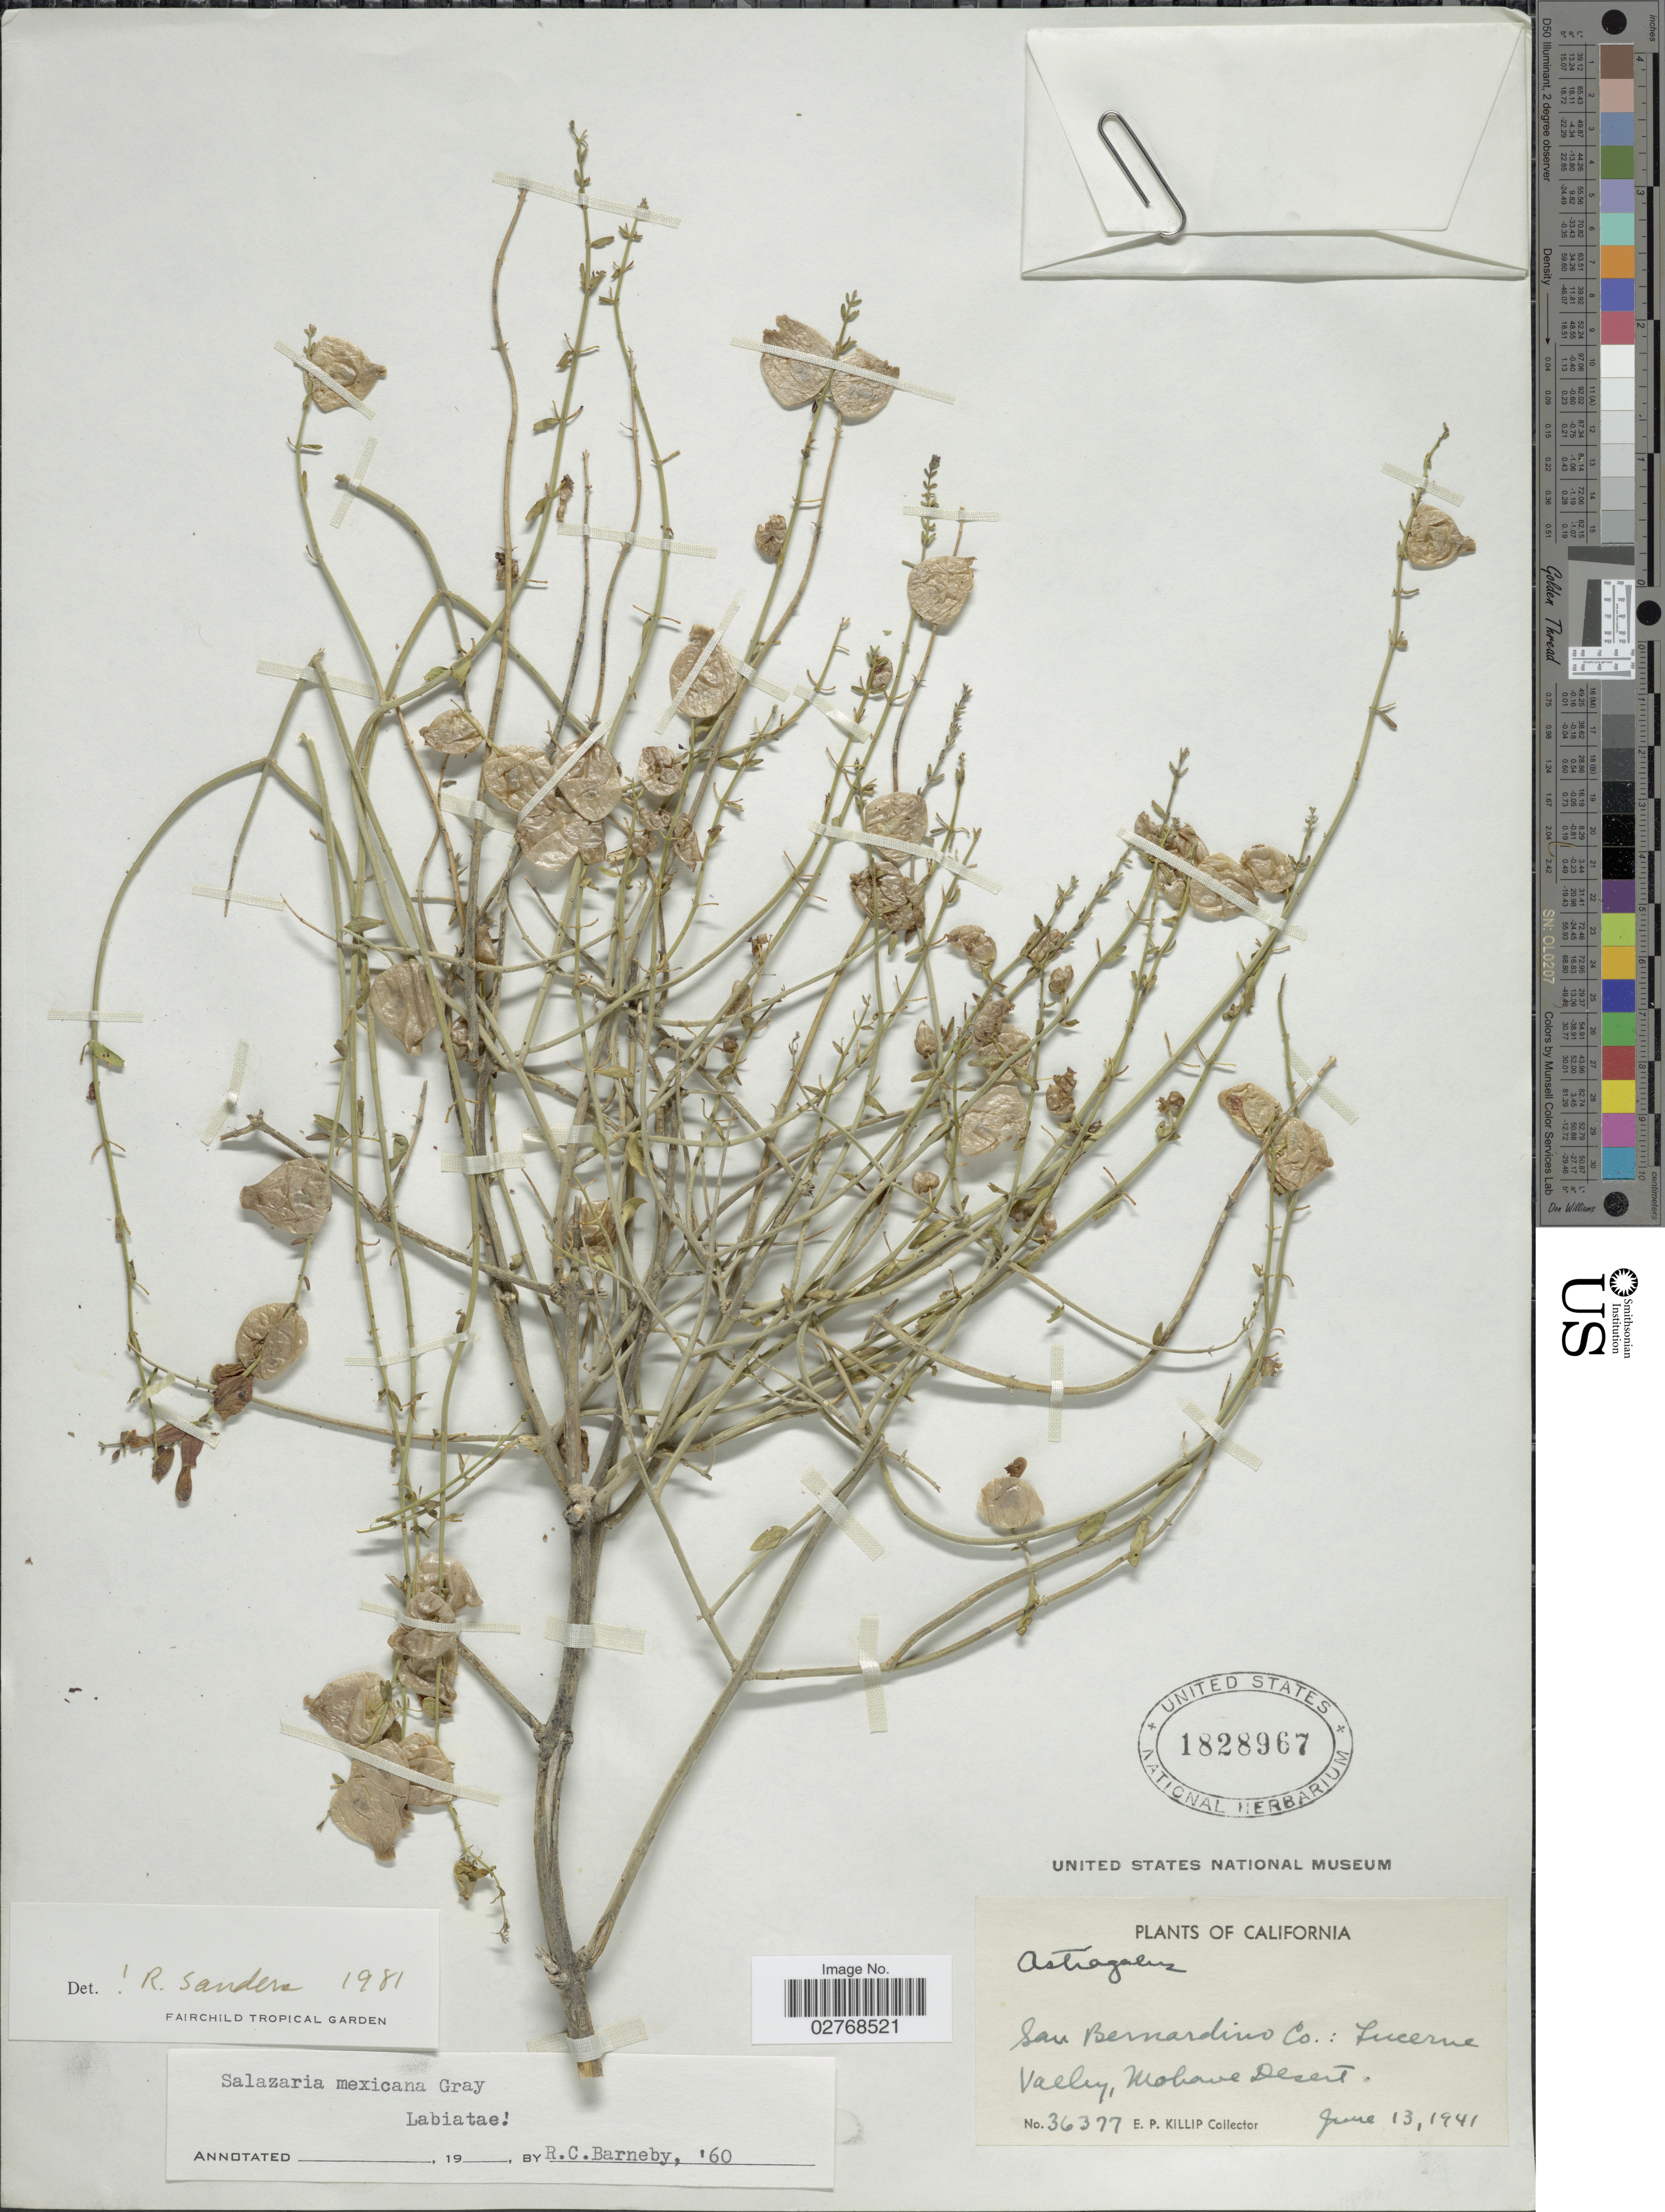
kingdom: Plantae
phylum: Tracheophyta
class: Magnoliopsida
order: Lamiales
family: Lamiaceae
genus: Scutellaria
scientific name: Scutellaria mexicana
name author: (Torr.) A.J. Paton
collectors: E. P. Killip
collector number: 36377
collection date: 1941-06-13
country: United States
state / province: California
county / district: San Bernardino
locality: San Bernardino Co.: Lucerne Valley, Mohave Desert.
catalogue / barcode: US 1828967